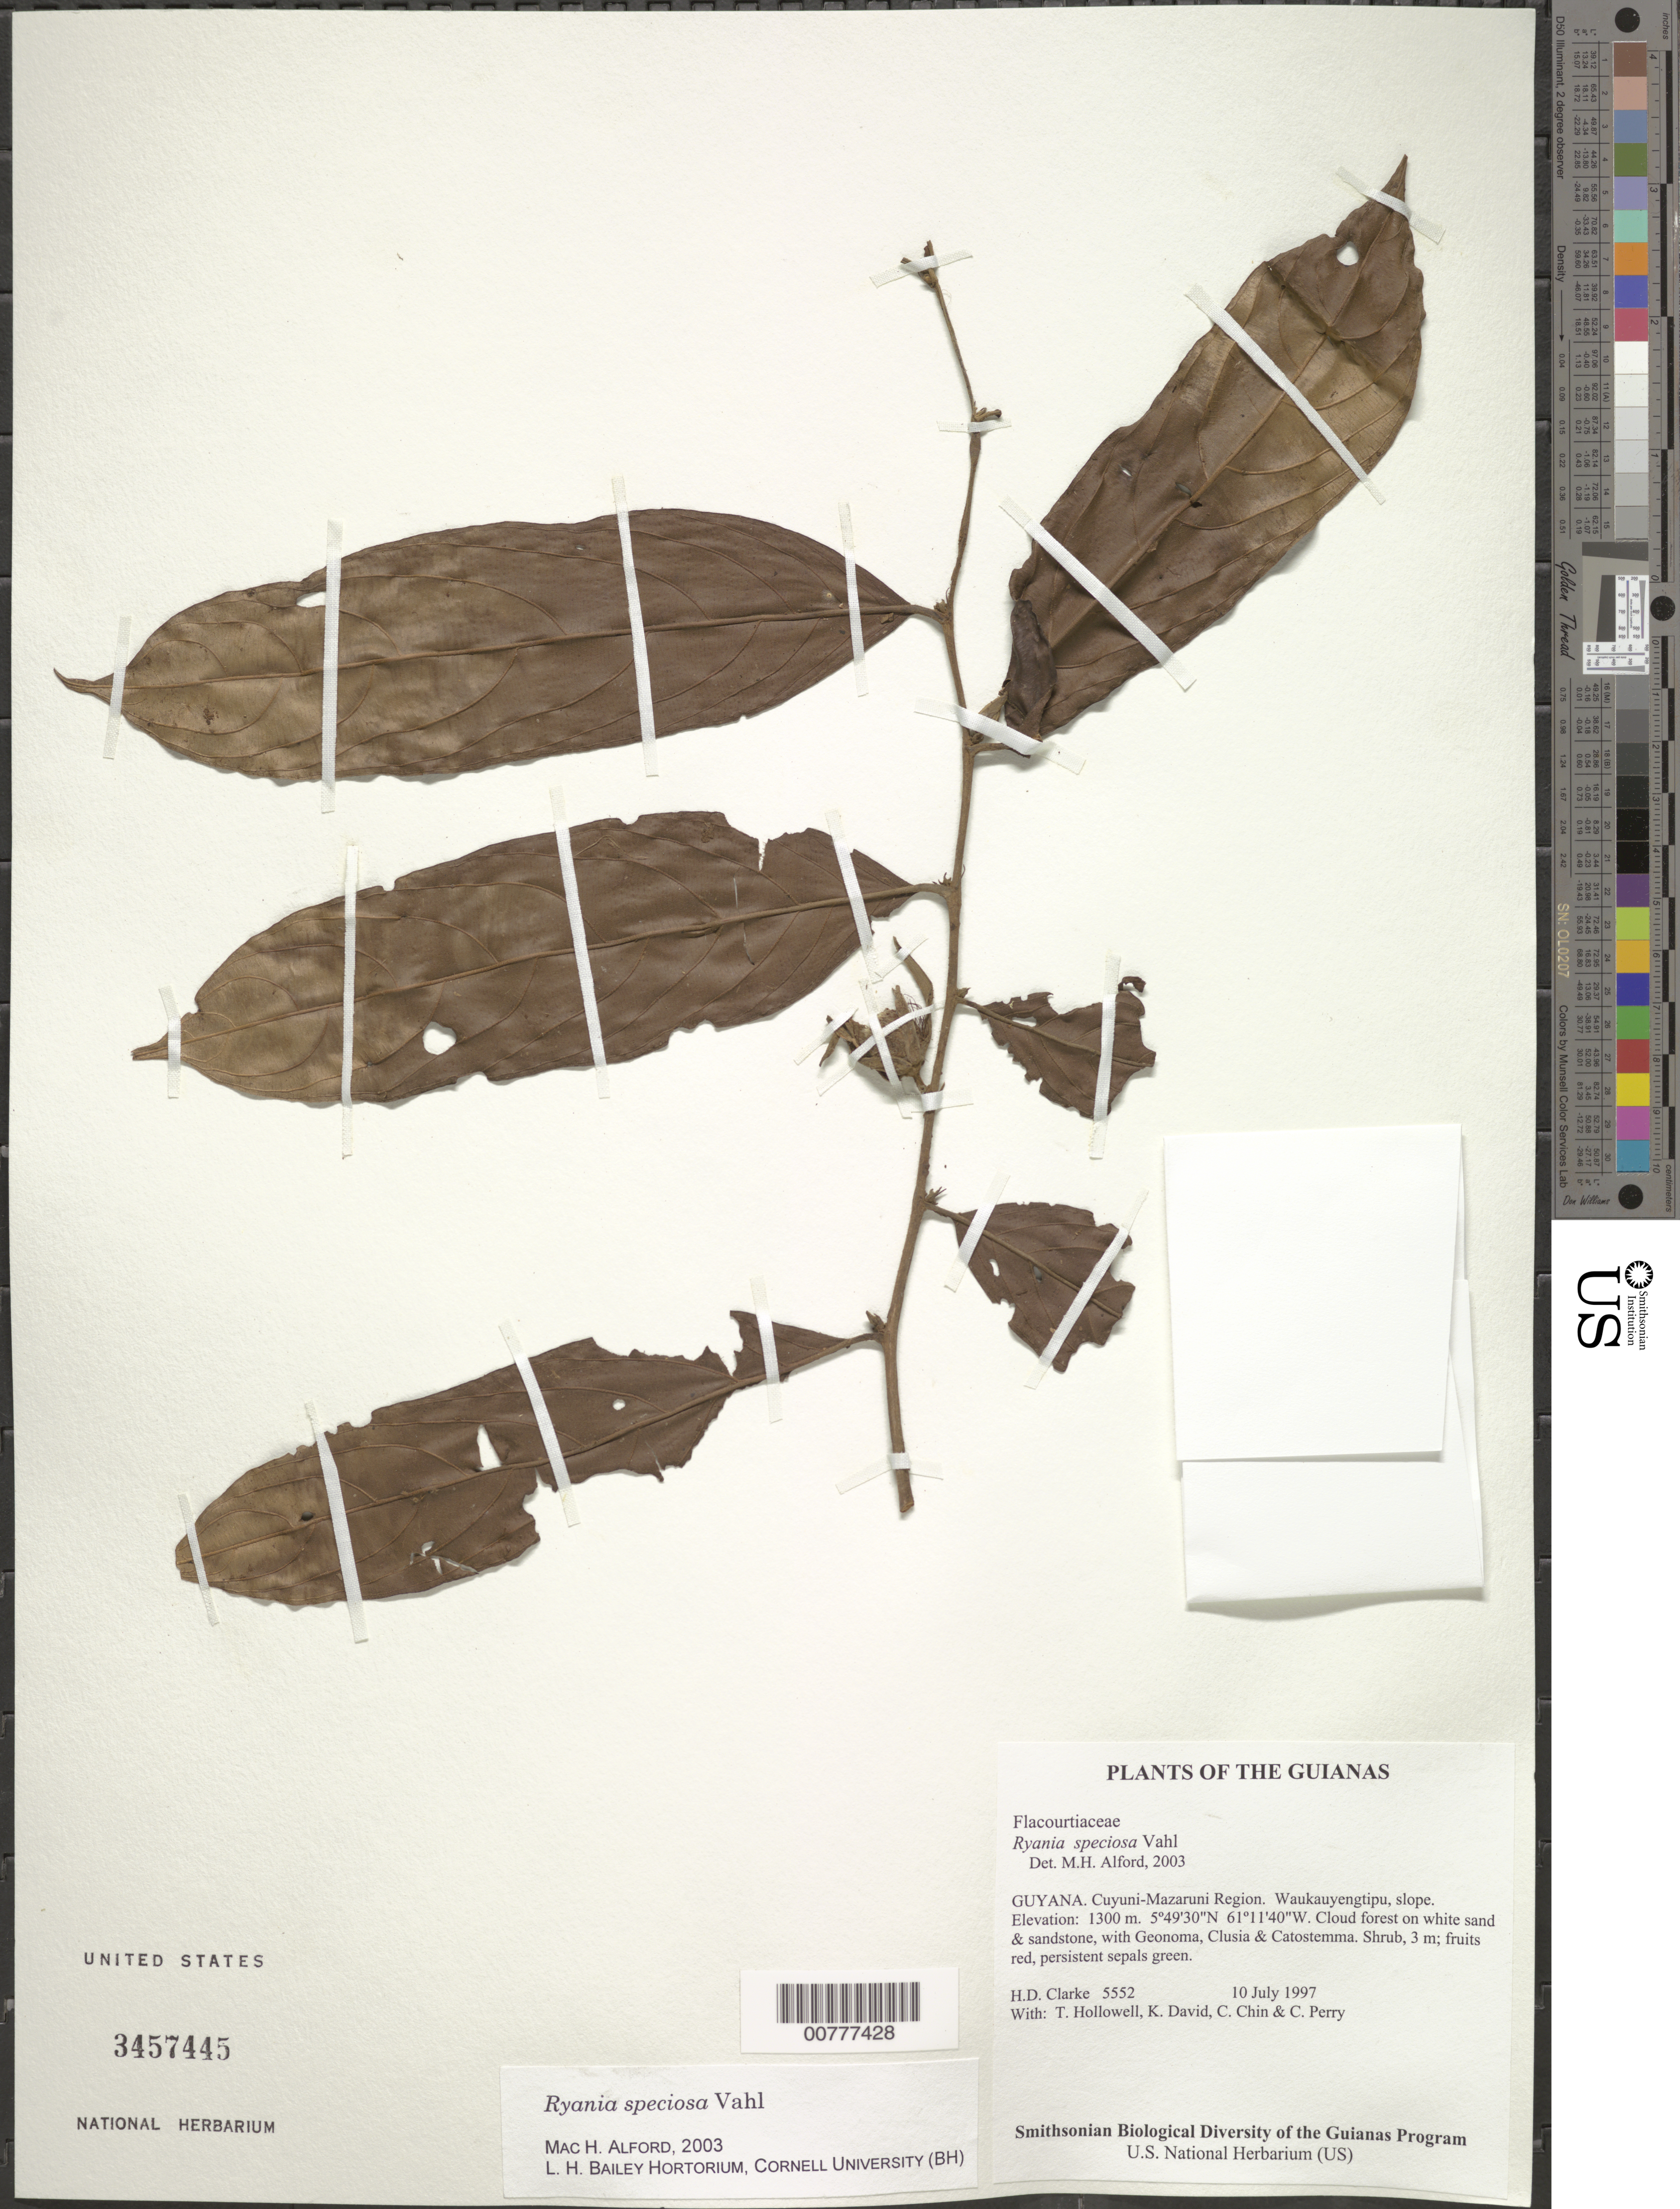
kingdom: Plantae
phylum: Tracheophyta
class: Magnoliopsida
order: Malpighiales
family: Salicaceae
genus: Ryania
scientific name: Ryania speciosa var. subuliflora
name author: (Sandwith) Monach.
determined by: Alford, Mac Haverson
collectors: H. D. Clarke, T. Hollowell, K. David, C. Chin & C. Perry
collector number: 5552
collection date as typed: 10 July 1997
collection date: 1997-07-10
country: Guyana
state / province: Cuyuni-Mazaruni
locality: Waukauyengtipu, slope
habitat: Cloud forest on white sand & sandstone, with Geonoma, Clusia & Catostemma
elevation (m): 1300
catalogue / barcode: US 3457445